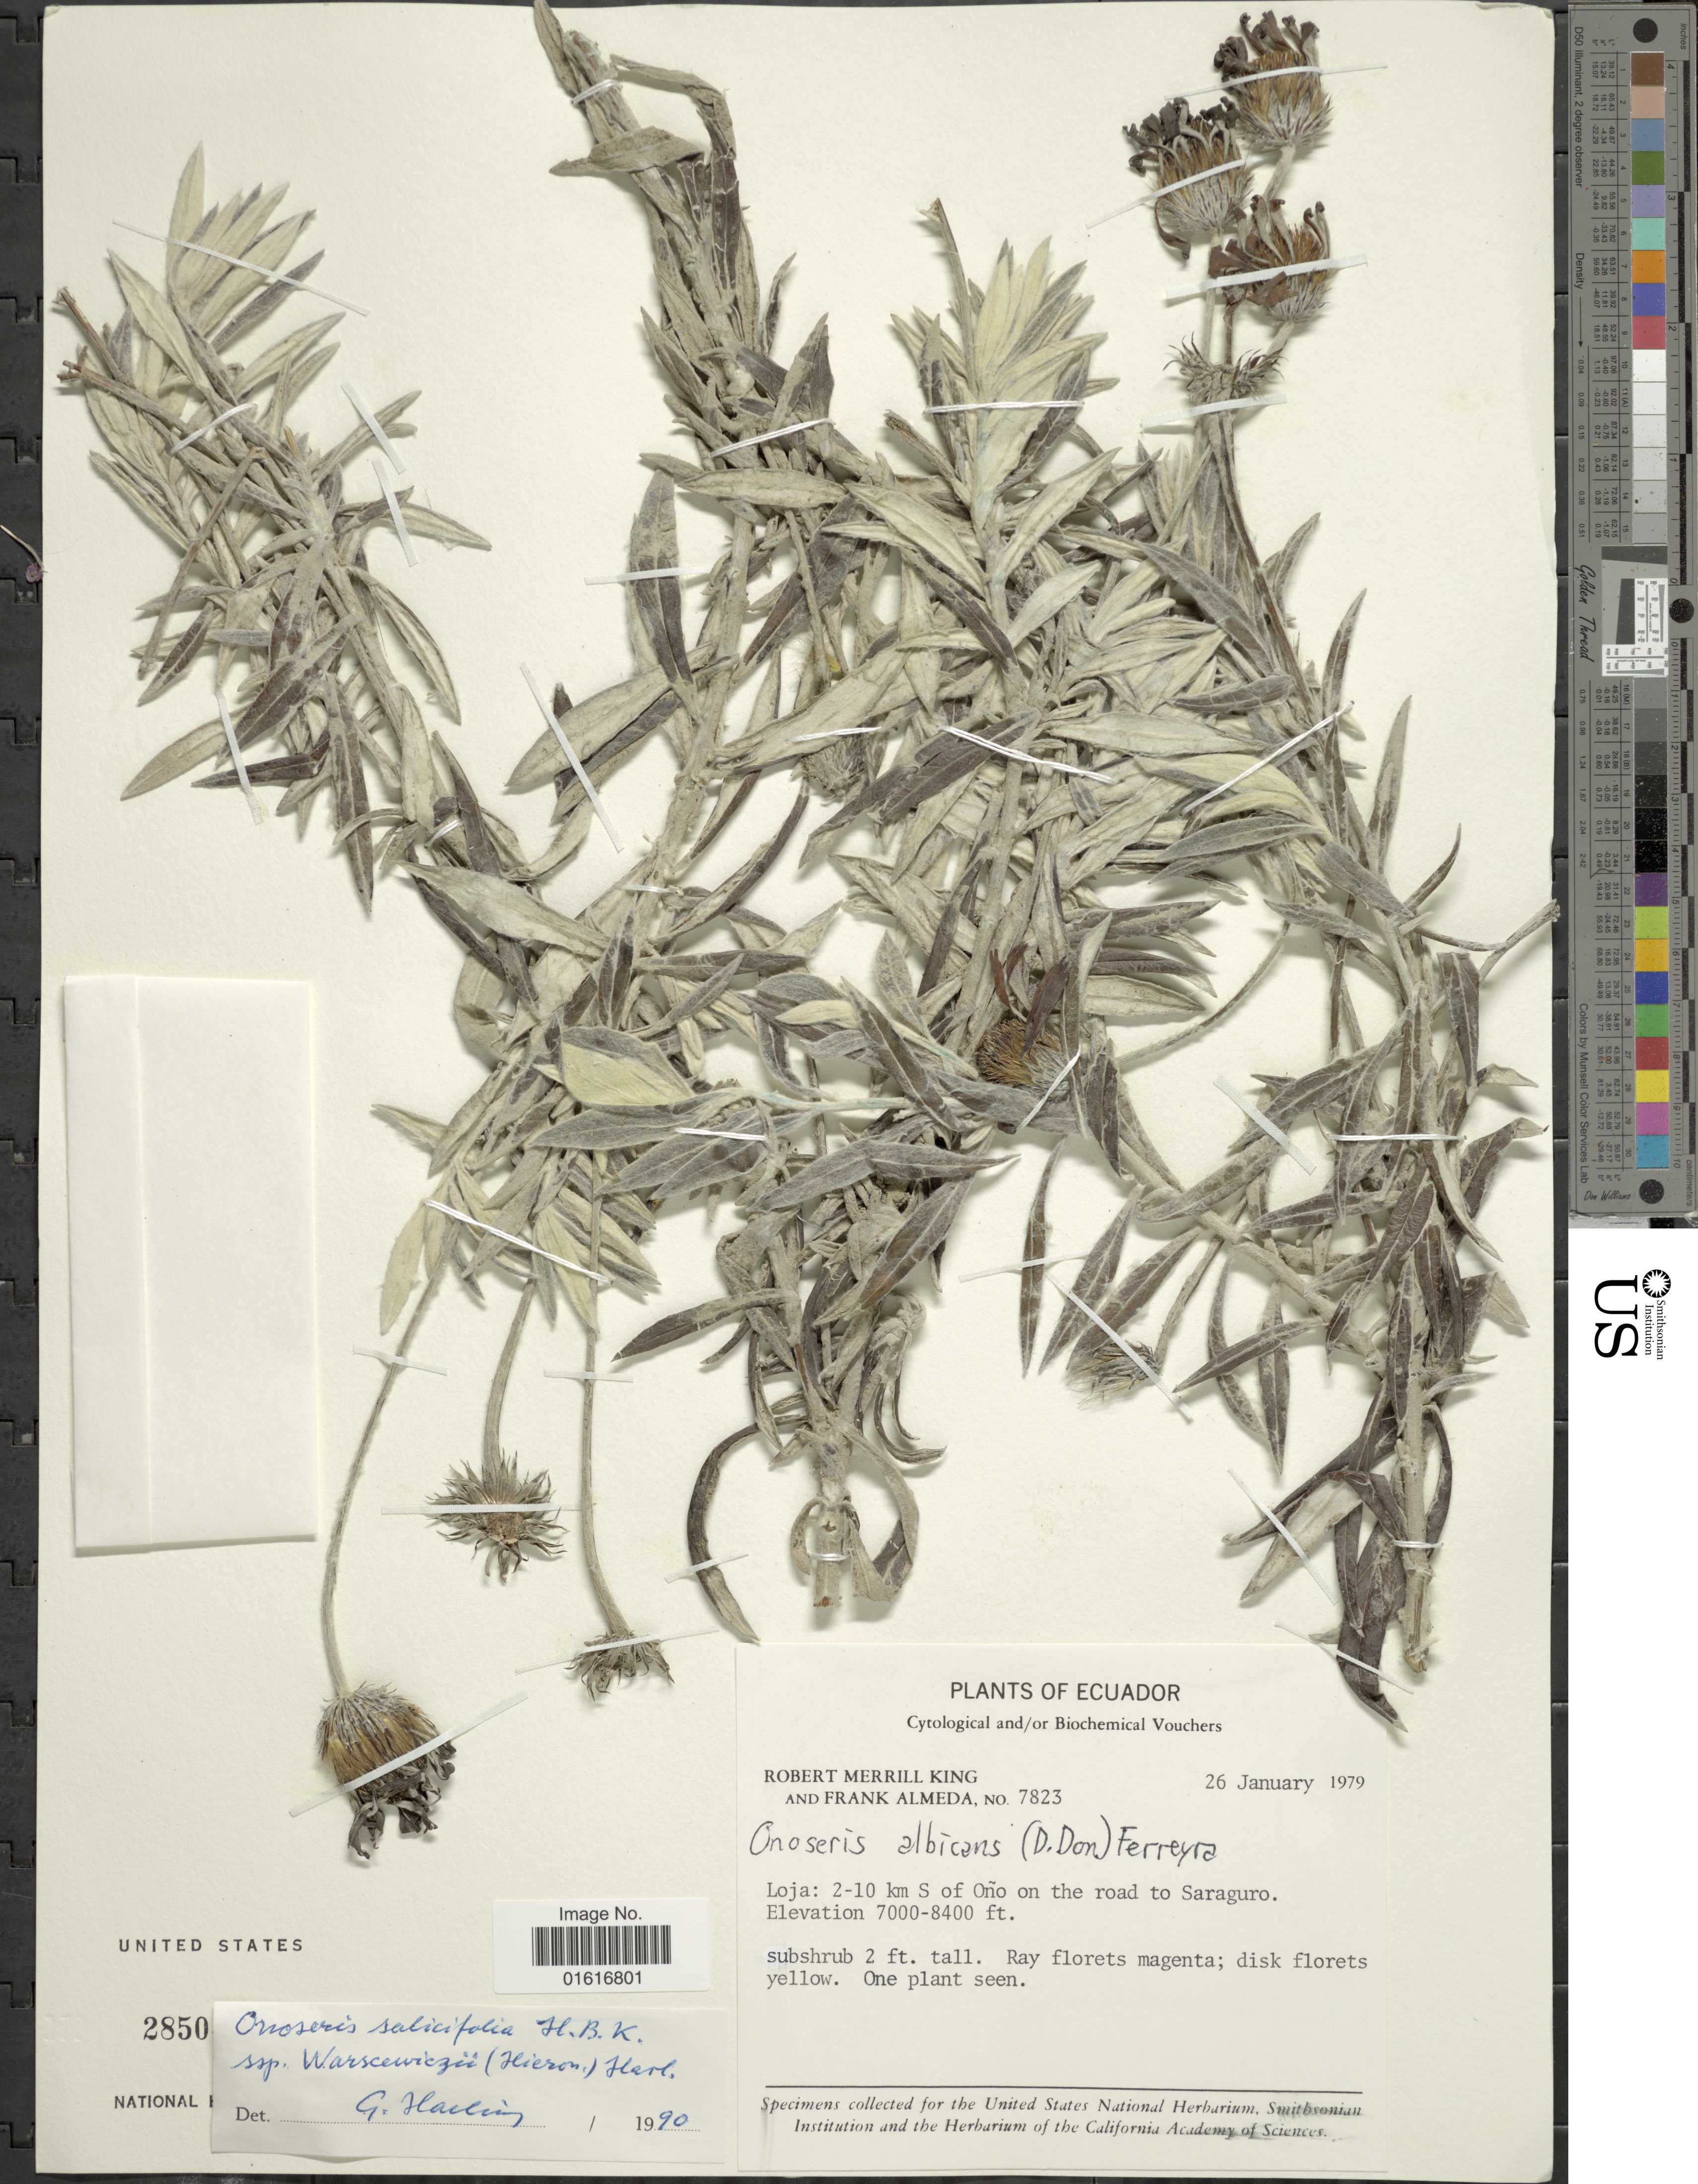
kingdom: Plantae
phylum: Tracheophyta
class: Magnoliopsida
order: Asterales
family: Asteraceae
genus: Onoseris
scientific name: Onoseris salicifolia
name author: Kunth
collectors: R. M. King & F. Almeda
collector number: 7823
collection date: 1979-01-26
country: Ecuador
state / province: Loja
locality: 2-10 km S of Ono on the road to Saraguro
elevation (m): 2134